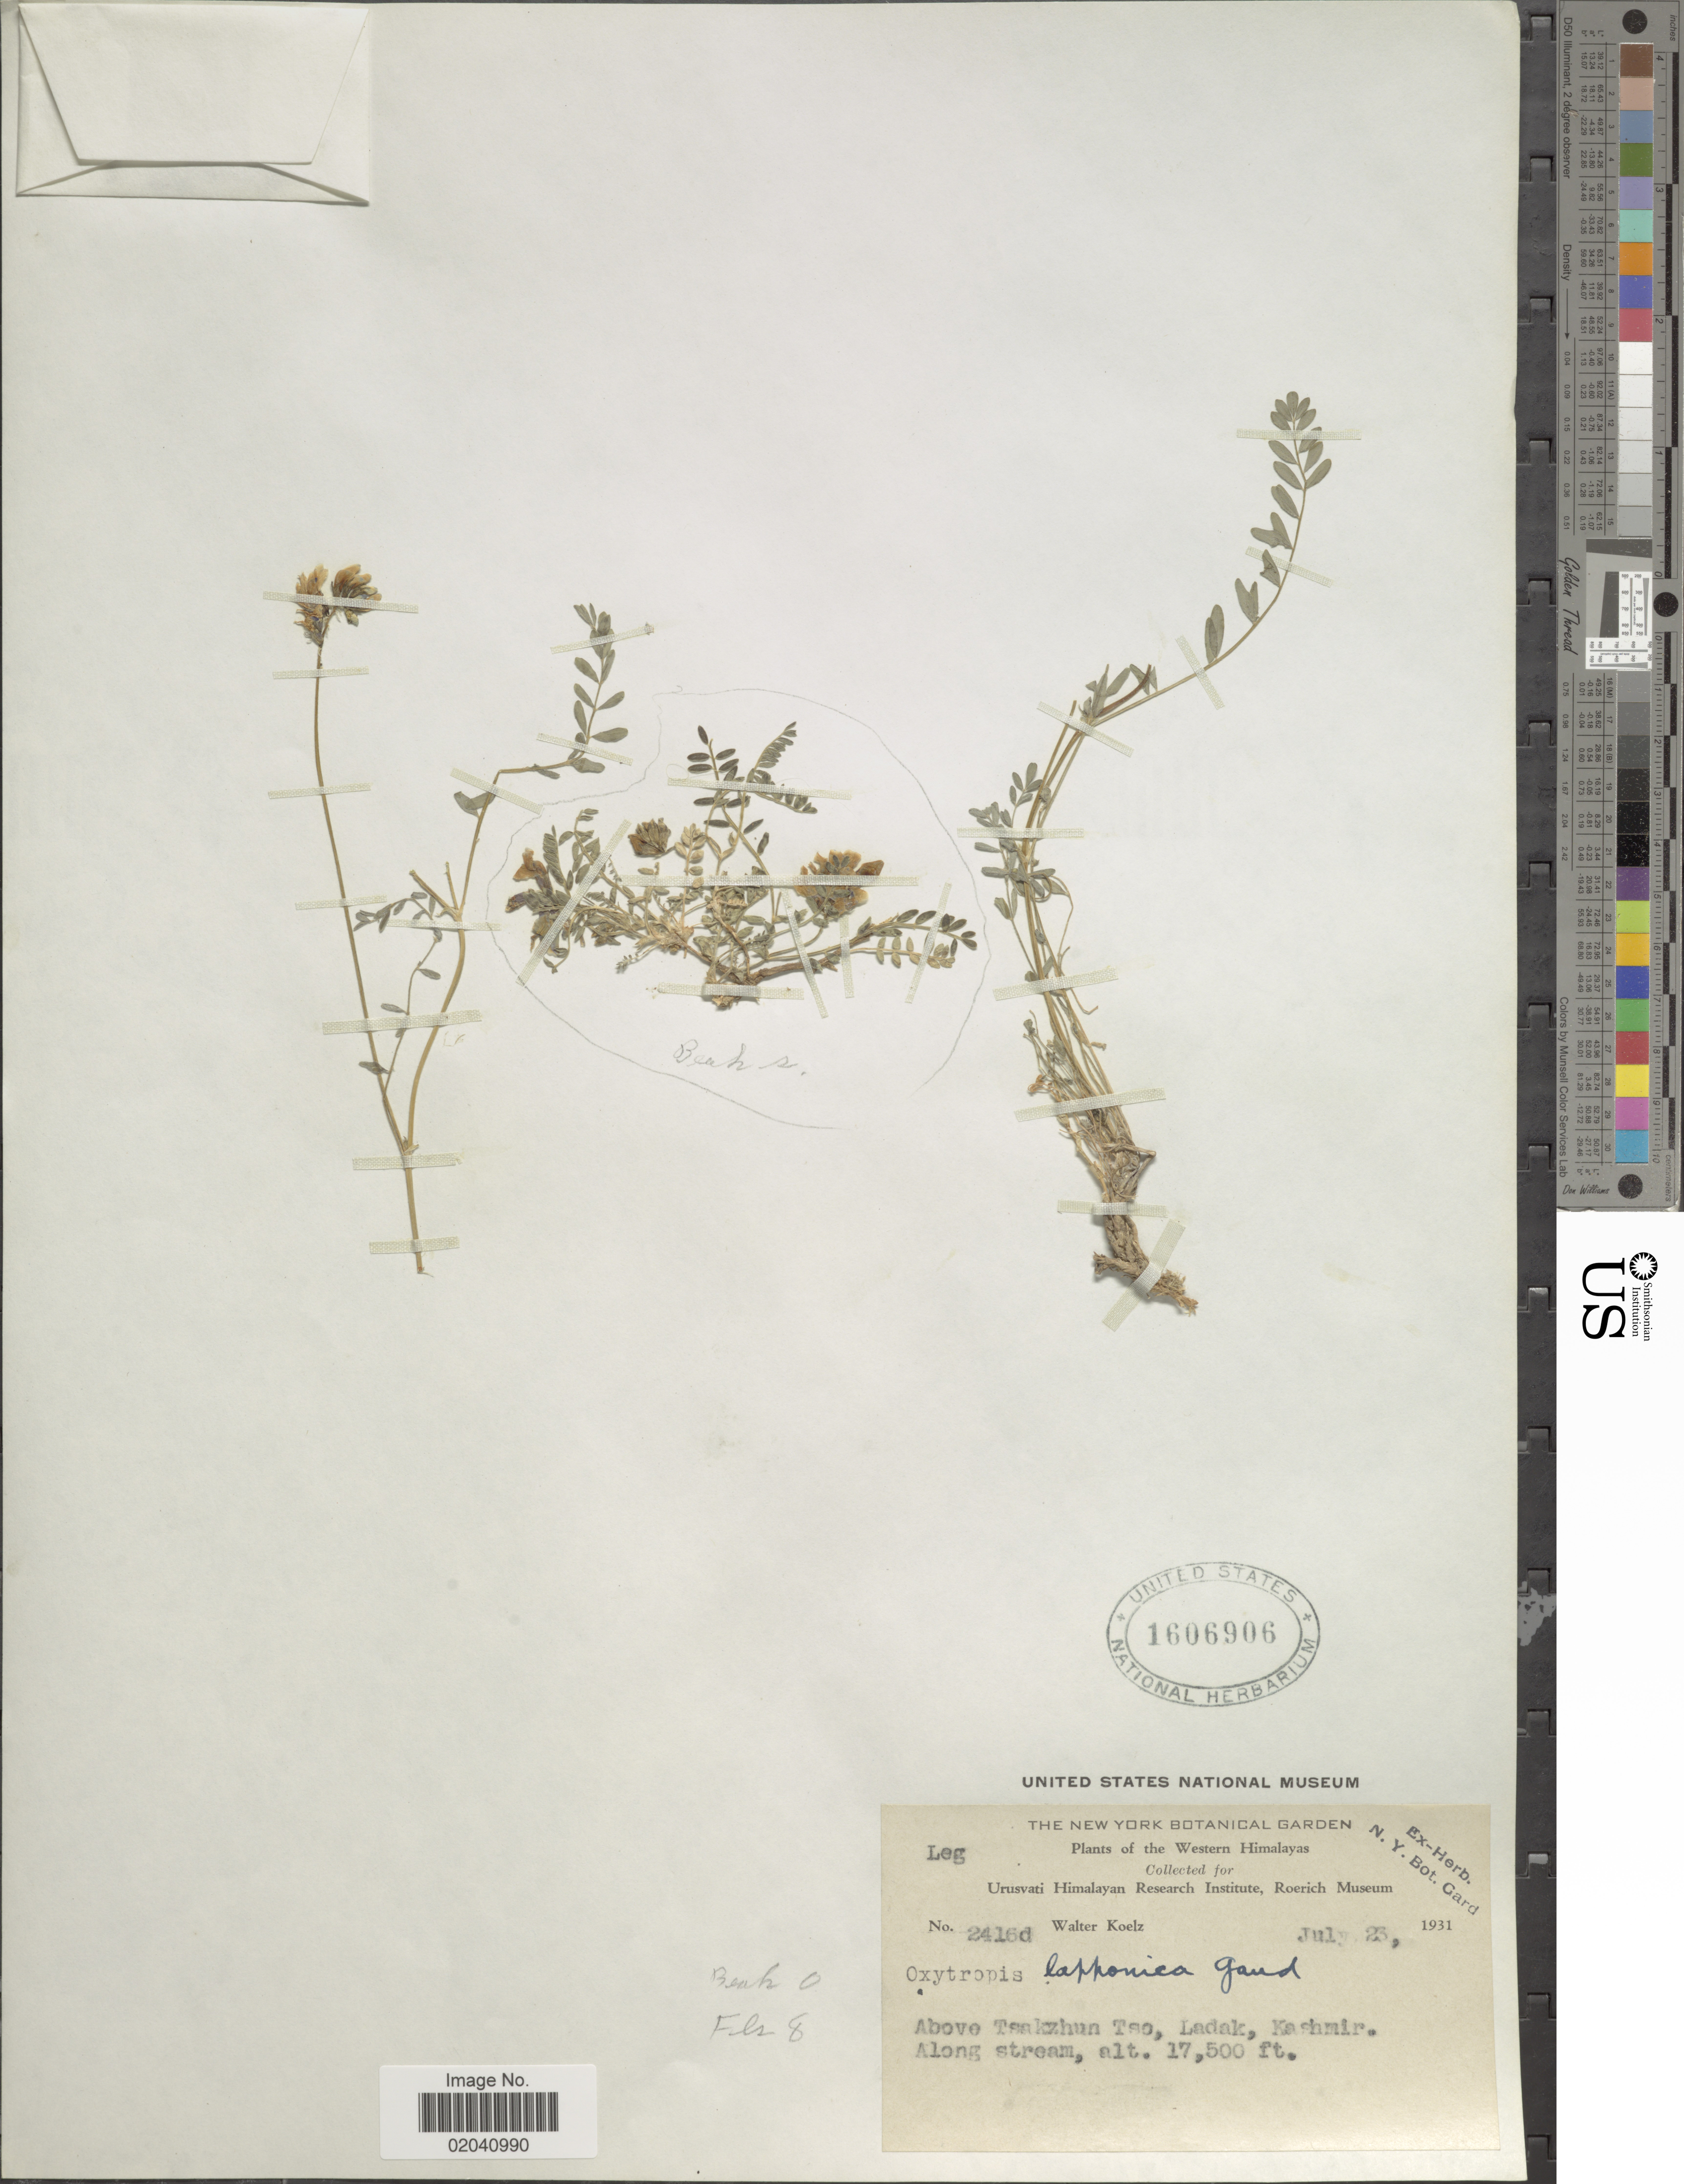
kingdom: Plantae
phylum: Tracheophyta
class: Magnoliopsida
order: Fabales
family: Fabaceae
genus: Oxytropis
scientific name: Oxytropis lapponica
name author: (Wahlenb.) Gay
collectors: W. N. Koelz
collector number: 2416d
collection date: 1931-07-23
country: India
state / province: Ladakh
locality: Western Himalayas, above Tsakzhun, Tso, Ladak, Kashmir, along stream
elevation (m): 533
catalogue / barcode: US 1606906